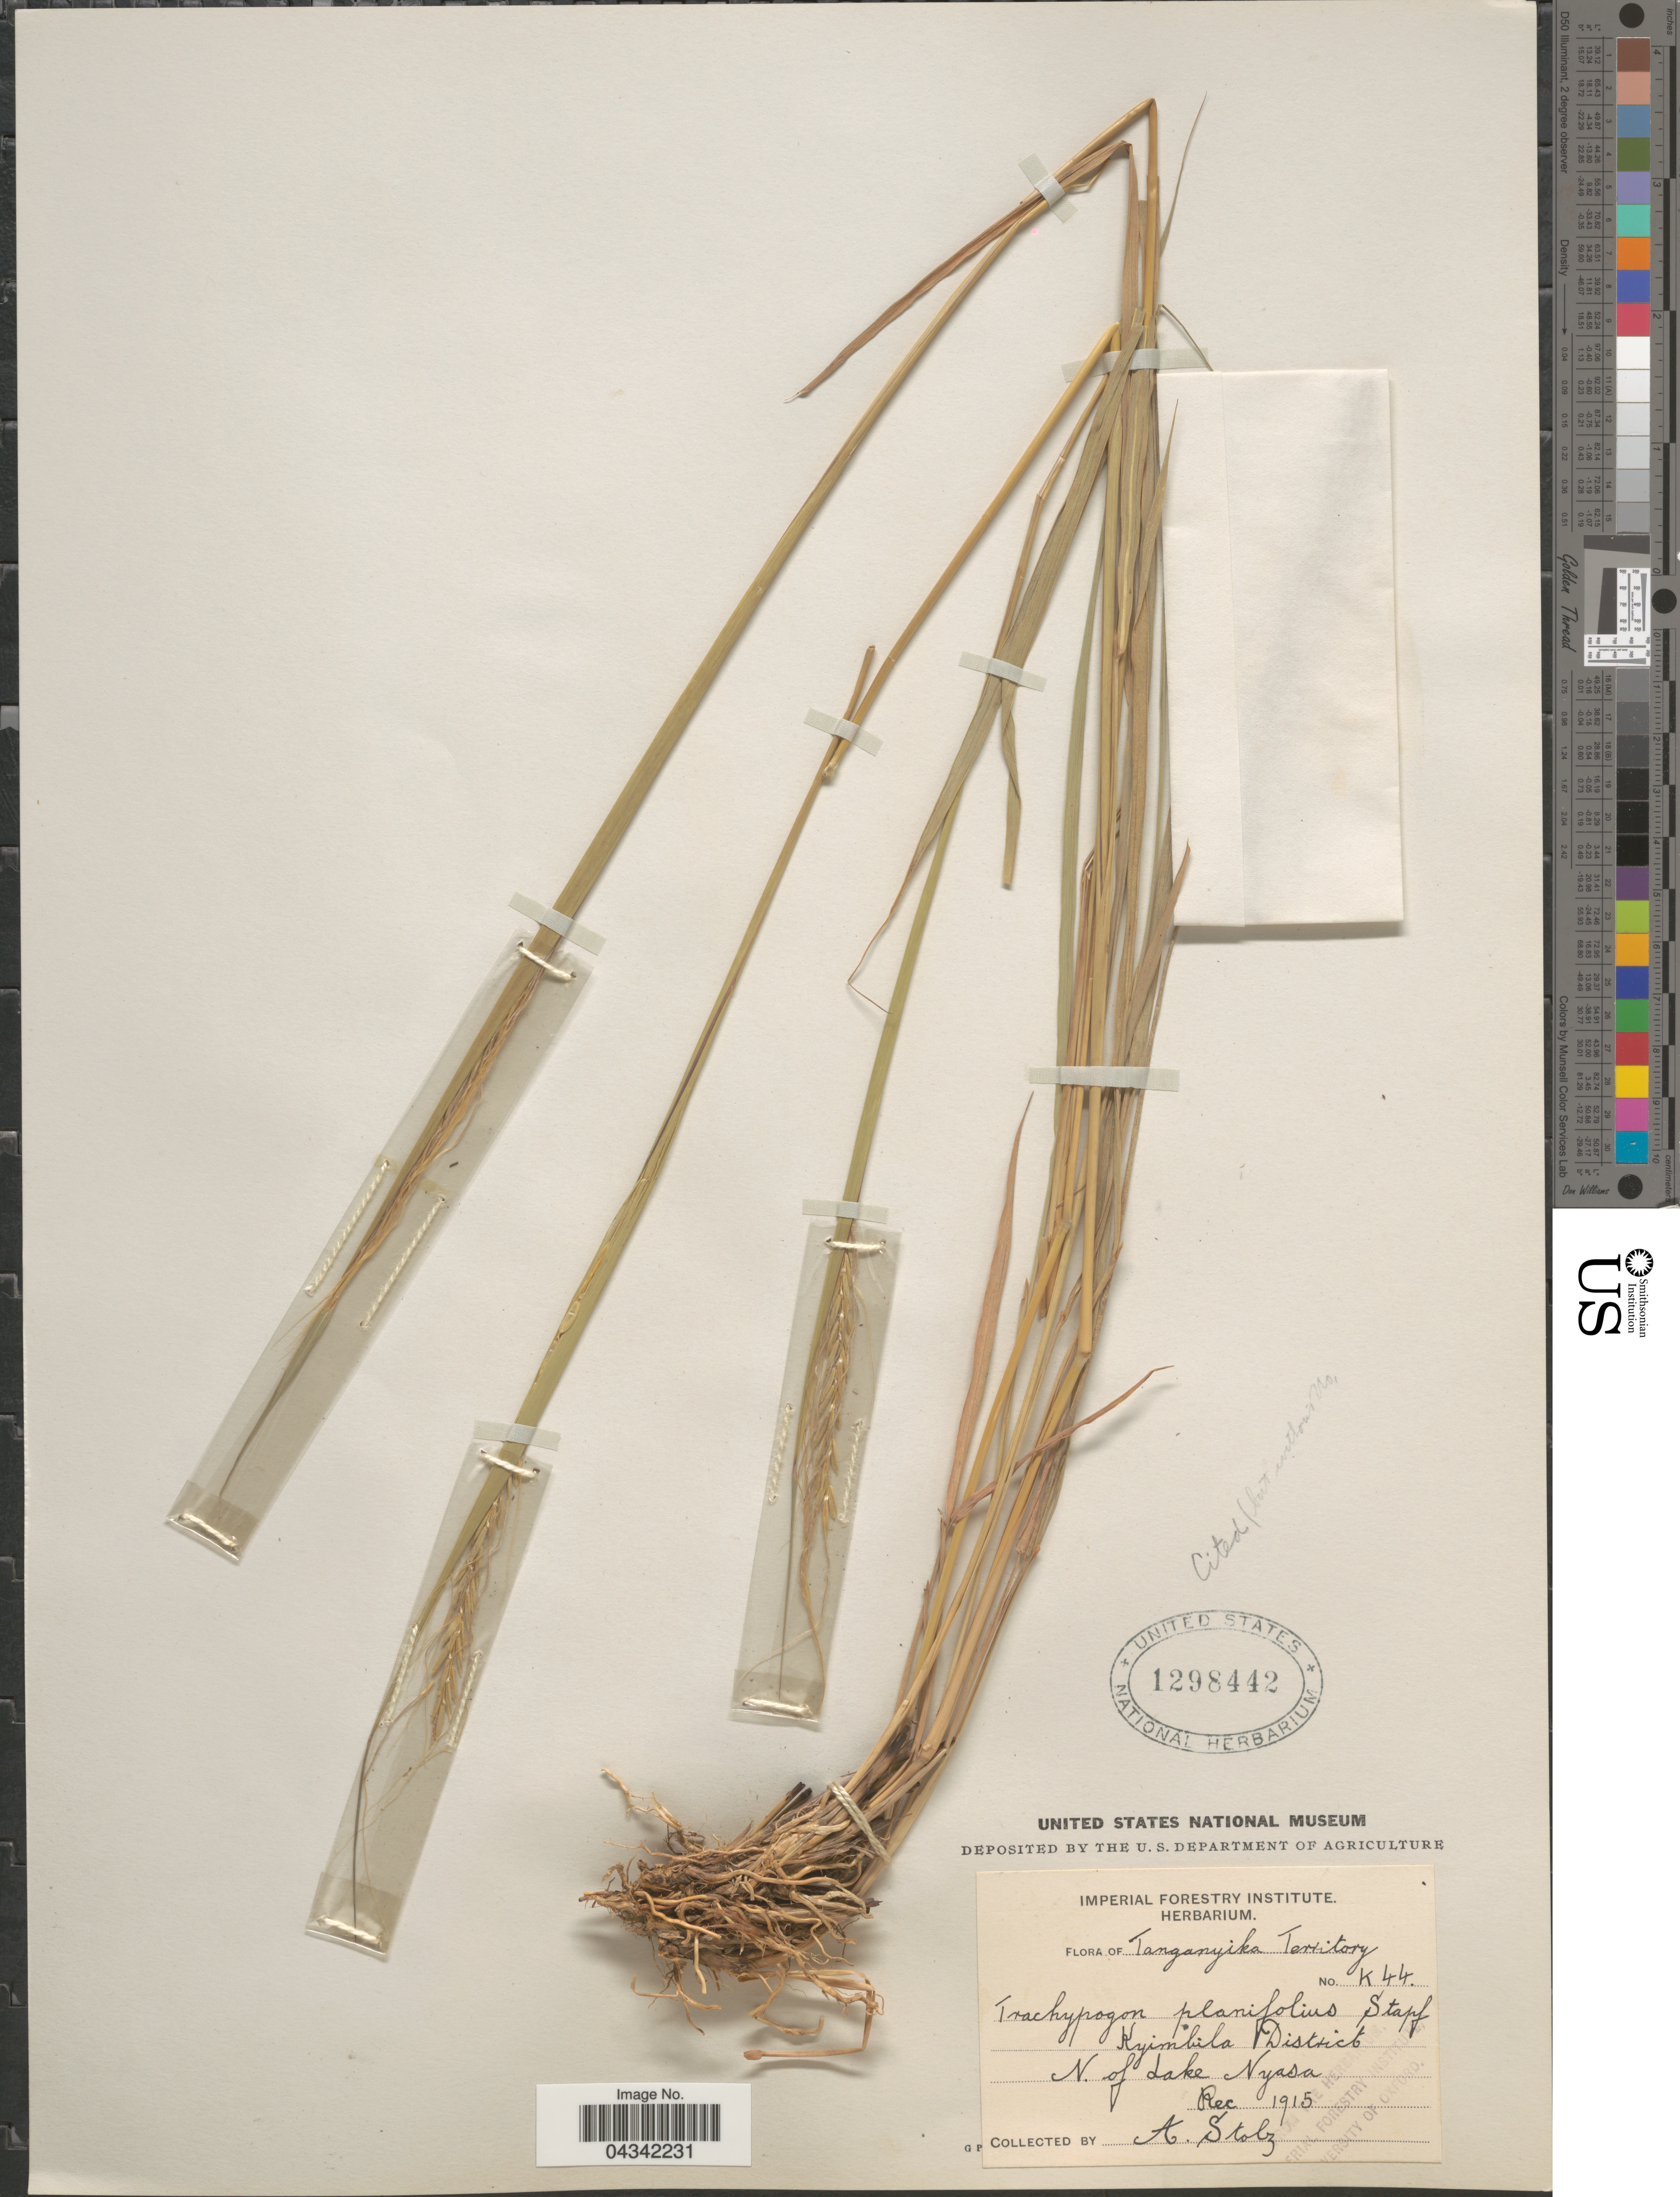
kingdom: Plantae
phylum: Tracheophyta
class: Liliopsida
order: Poales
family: Poaceae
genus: Trachypogon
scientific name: Trachypogon spicatus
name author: (L. f.) Kuntze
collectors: A. Stolz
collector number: K44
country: Tanzania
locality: Tanganyika Territory. Kyimbila District. N. of Lake Nyasa.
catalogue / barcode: US 1298442